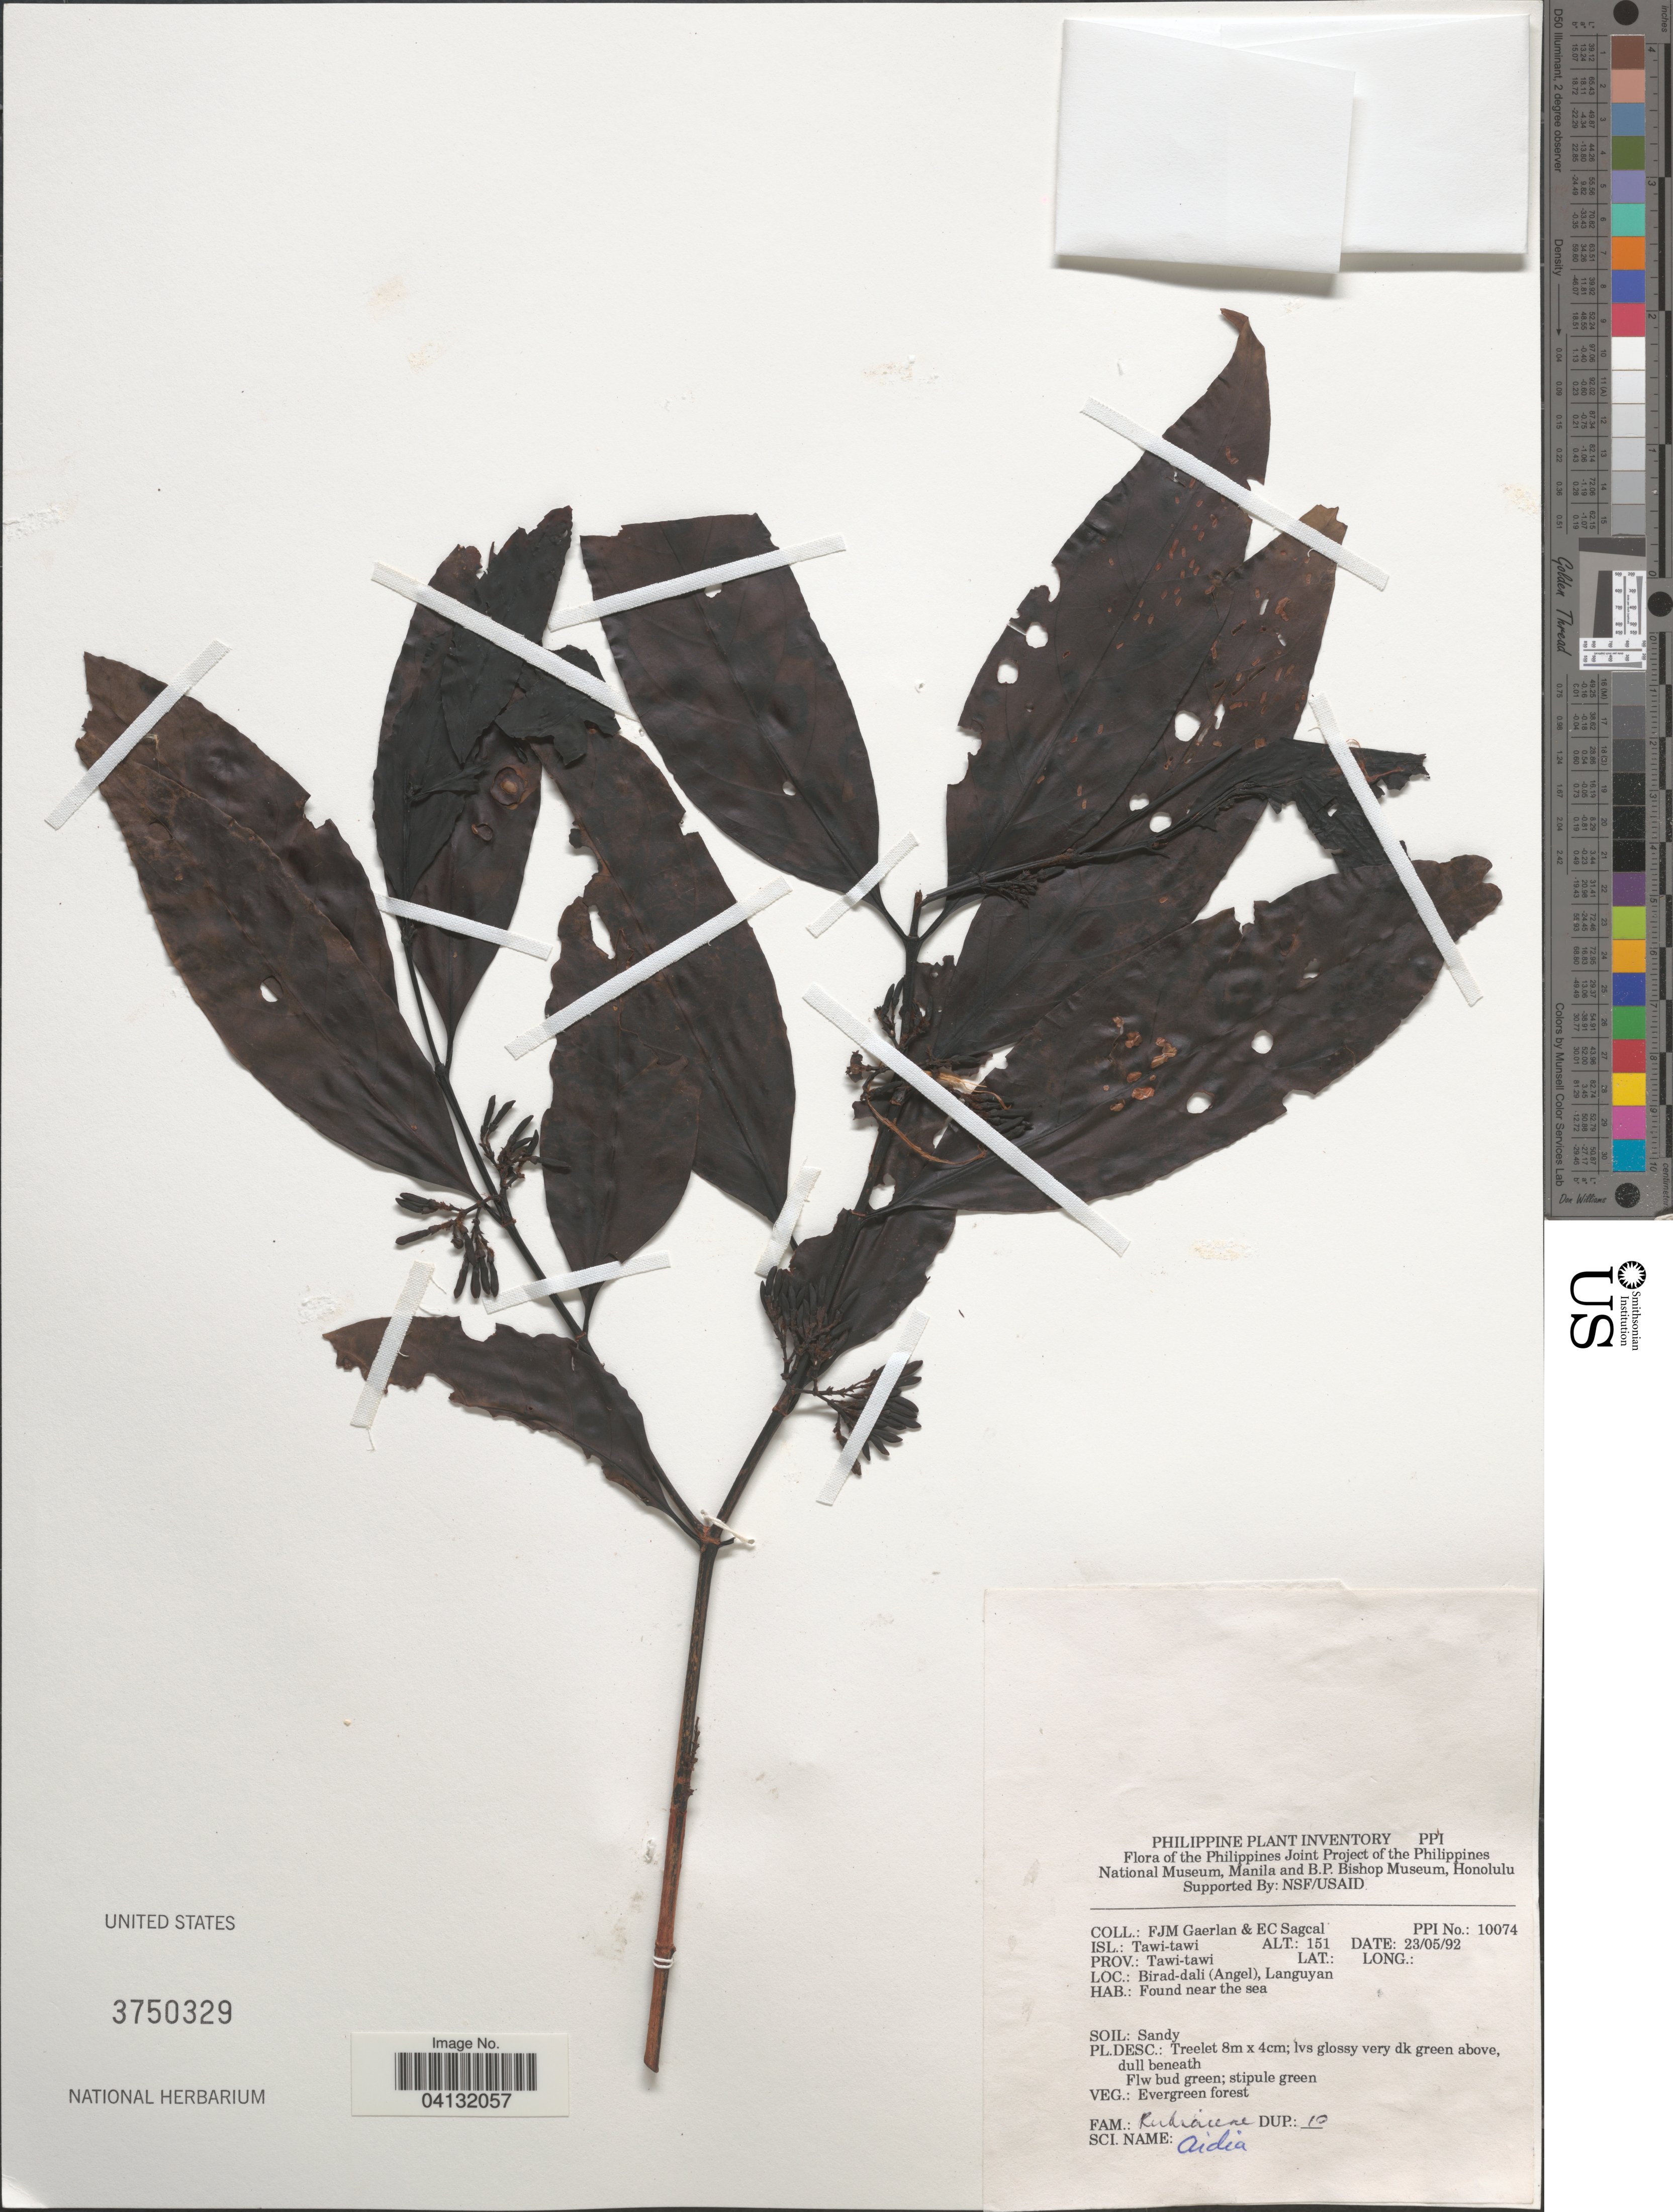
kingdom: Plantae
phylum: Tracheophyta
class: Magnoliopsida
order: Gentianales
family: Rubiaceae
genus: Aidia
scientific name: Aidia sp.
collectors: F. Gaerlan & E. Sagcal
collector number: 10074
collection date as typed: Transcribed d/m/y: 23/5/92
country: Philippines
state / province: Muslim Mindanao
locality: Isl.: Tawi-tawi. Prov.: Tawi-tawi. Birad-dali (Angel), Languyan.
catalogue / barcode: US 3750329